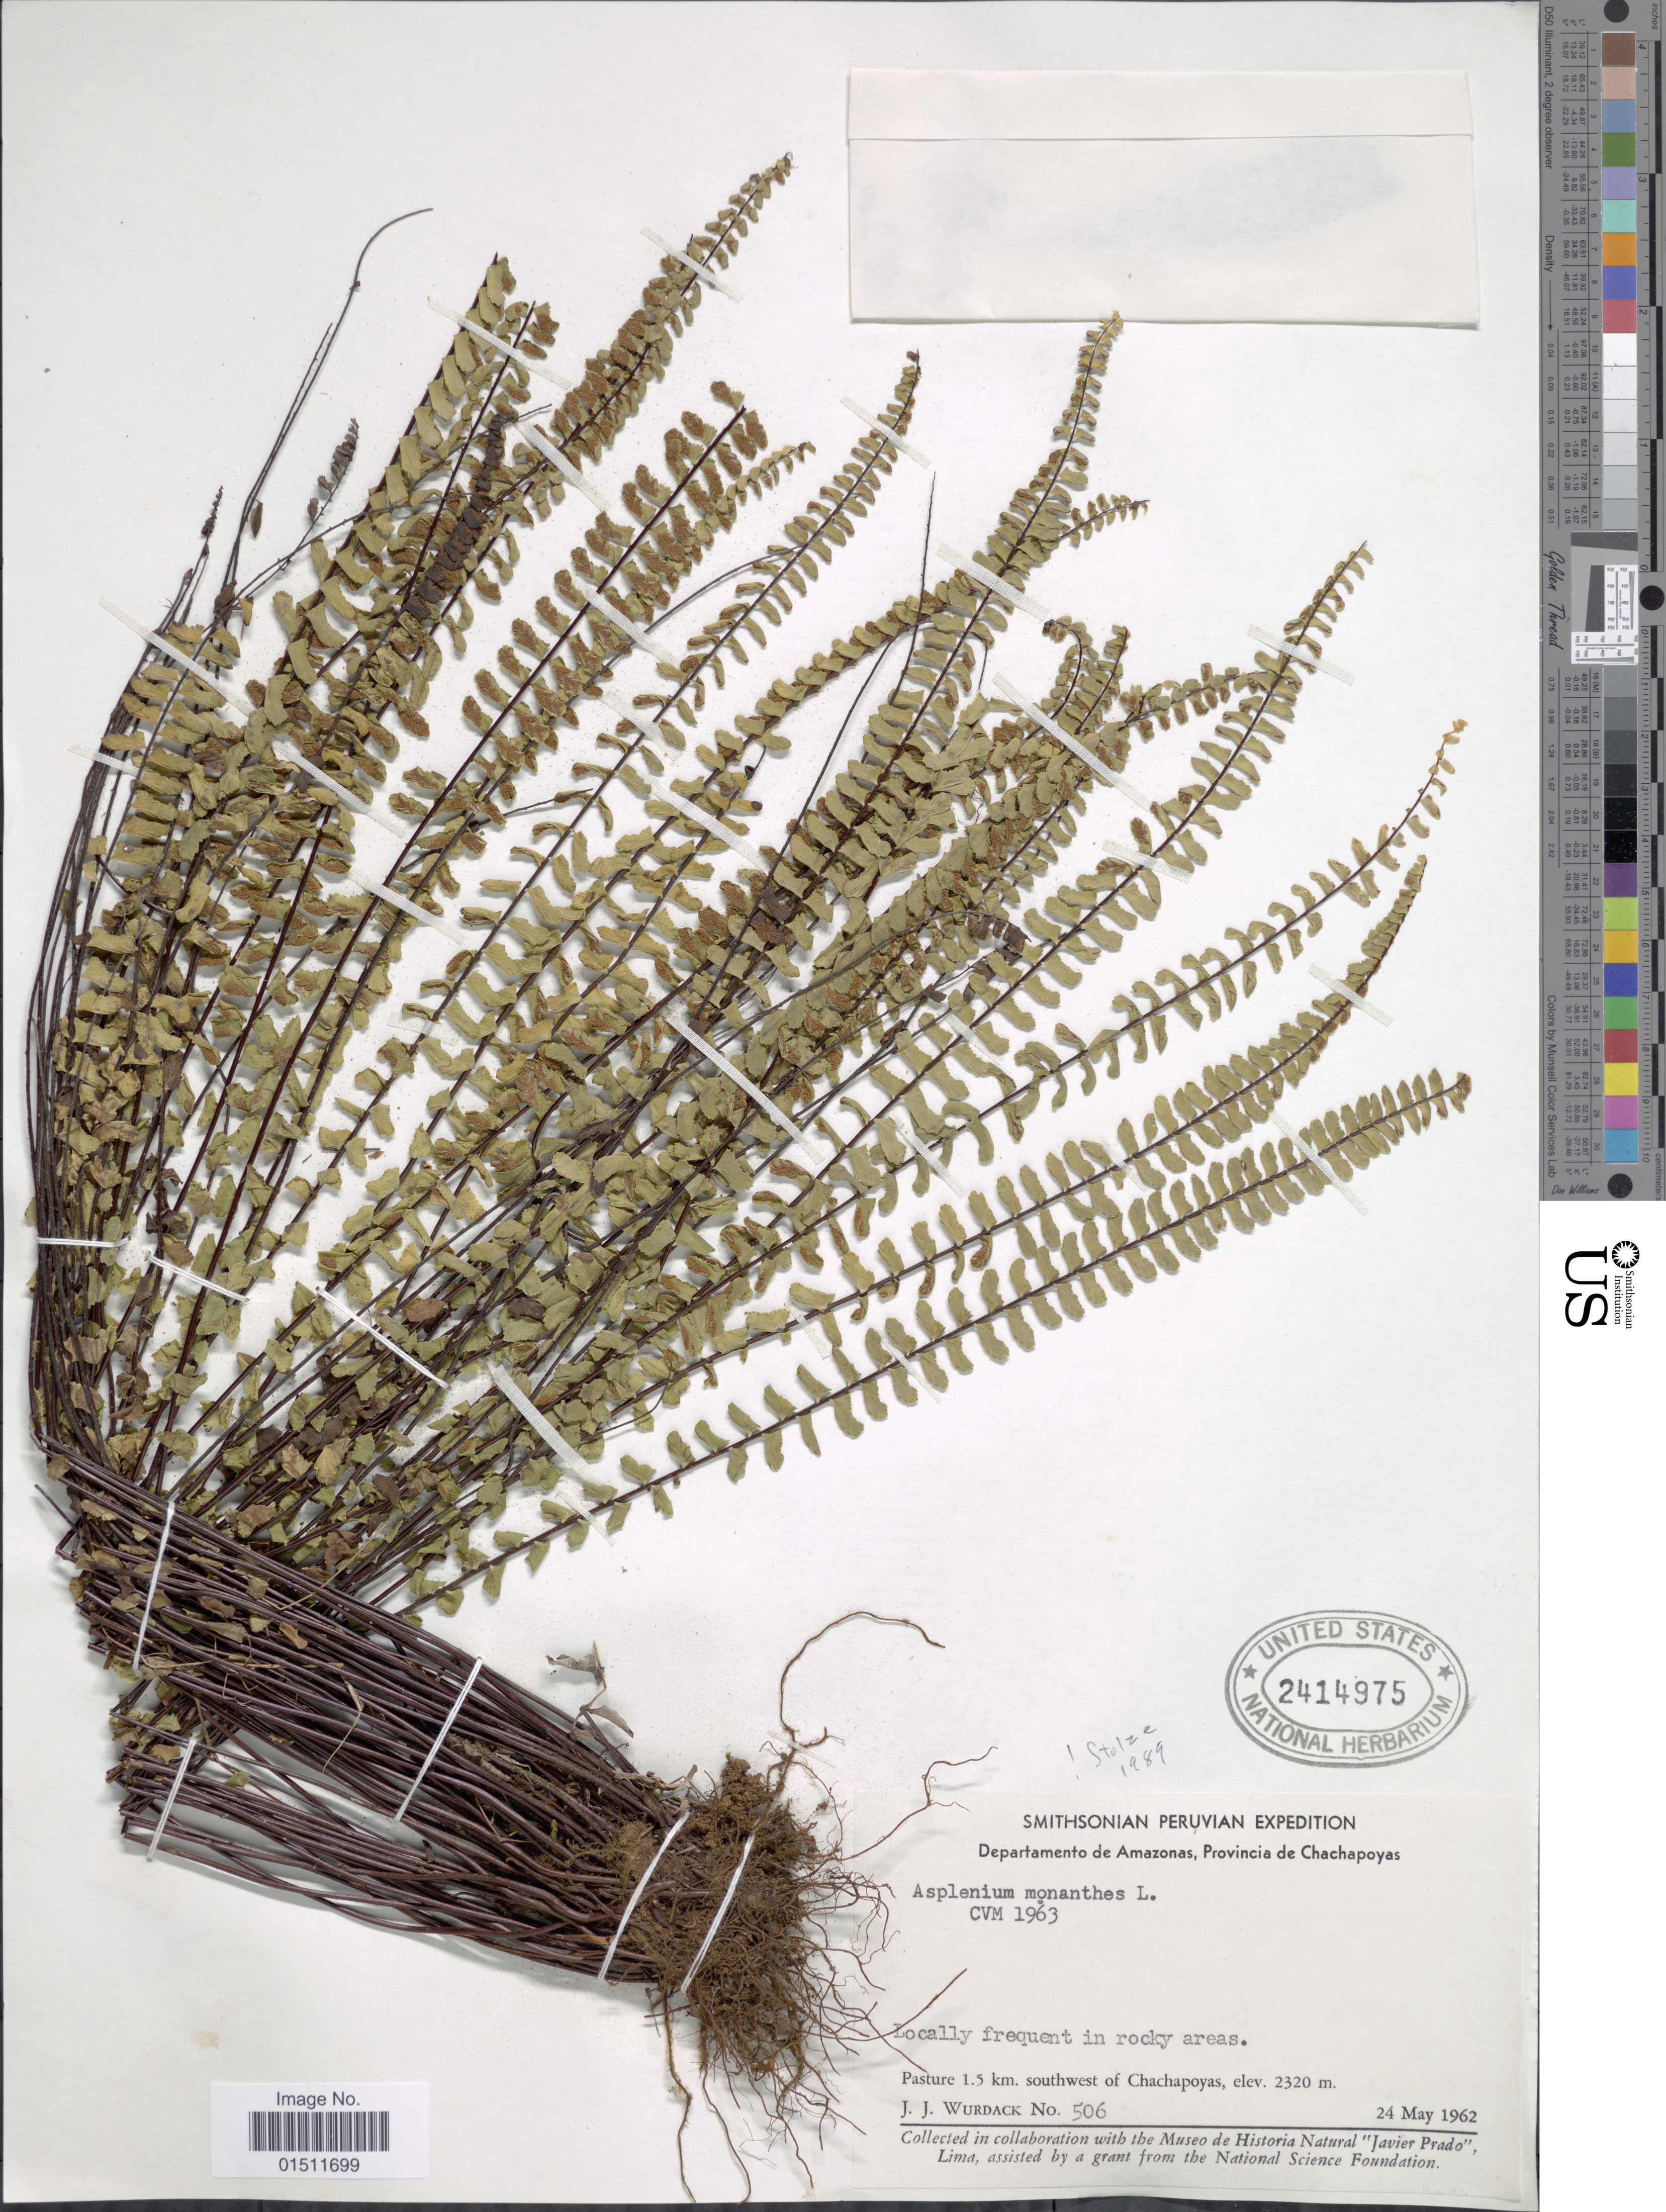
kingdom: Plantae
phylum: Tracheophyta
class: Polypodiopsida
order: Polypodiales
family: Aspleniaceae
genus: Asplenium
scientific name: Asplenium monanthes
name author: L.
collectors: J. J. Wurdack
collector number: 506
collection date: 1962-05-24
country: Peru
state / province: Amazonas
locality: Departamento de Amazonas, Provincia de Chachapoyas, pasture 1.5 km. southwest of Chachapoyas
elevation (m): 2320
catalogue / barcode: US 2414975